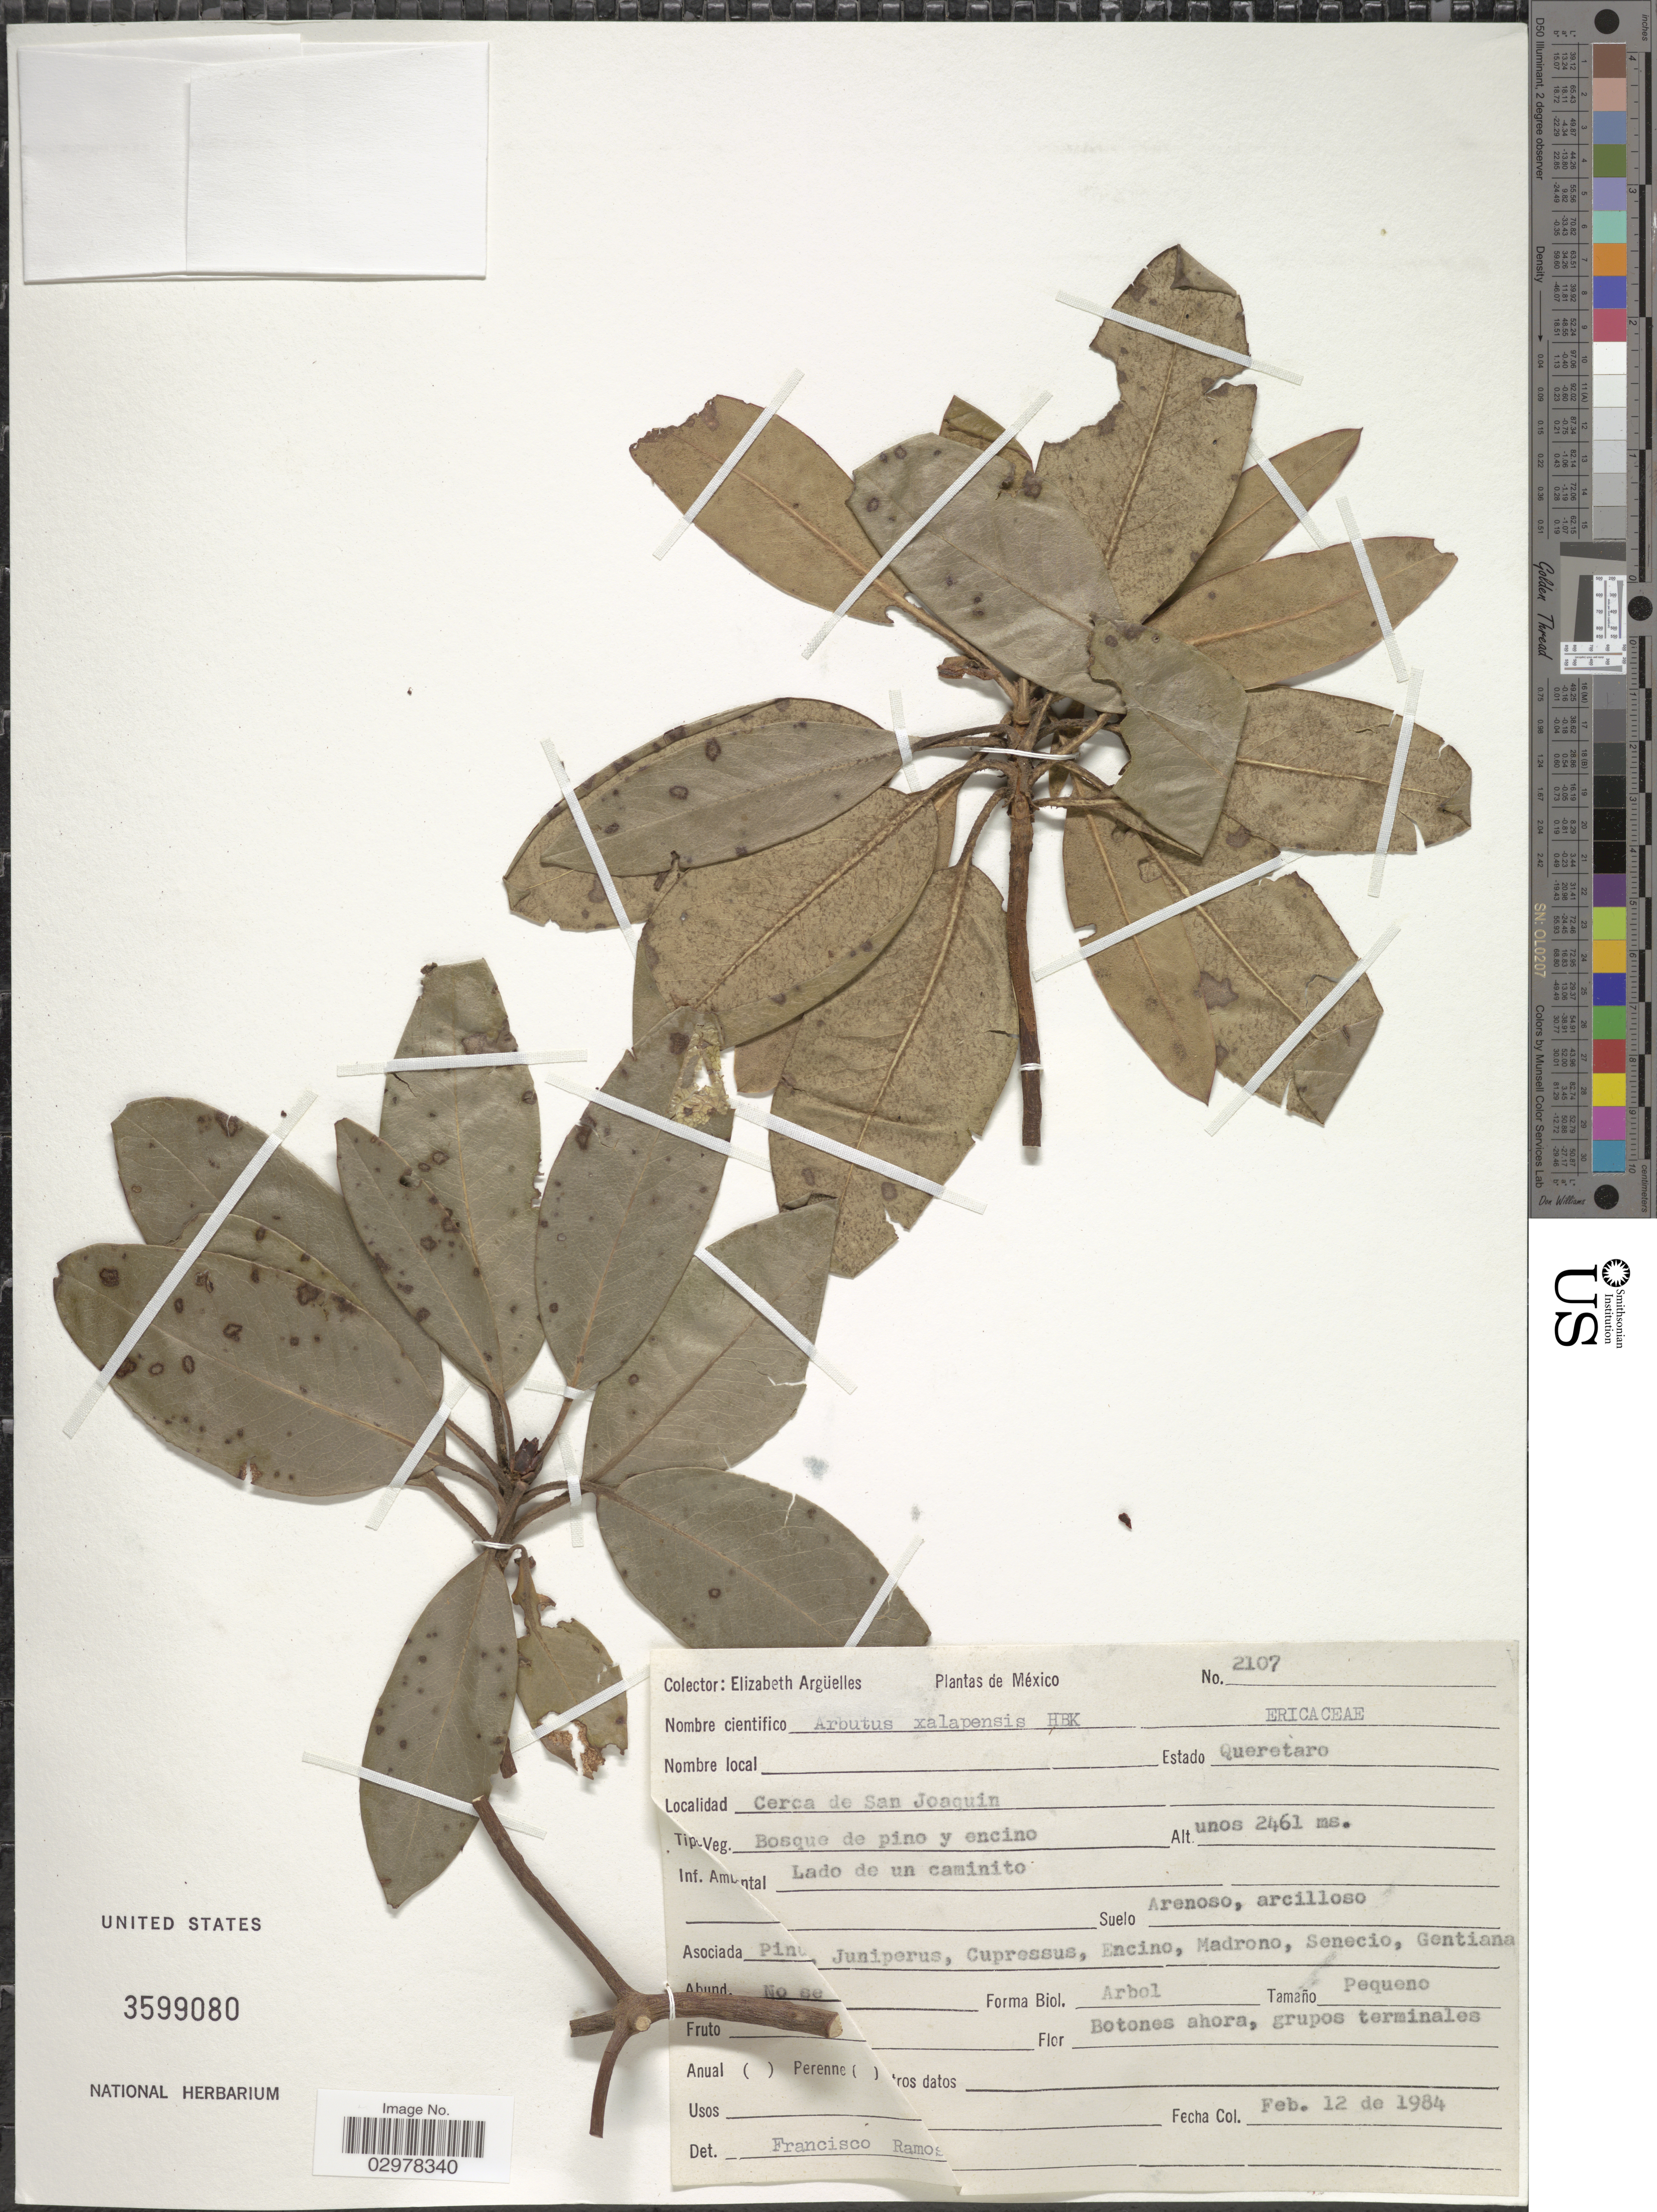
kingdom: Plantae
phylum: Tracheophyta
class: Magnoliopsida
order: Ericales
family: Ericaceae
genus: Arbutus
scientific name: Arbutus xalapensis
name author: Kunth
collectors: E. Argüelles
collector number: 2107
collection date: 1984-02-12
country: Mexico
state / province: Querétaro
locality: Cerca de San Joaquin.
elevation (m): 2461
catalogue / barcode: US 3599080